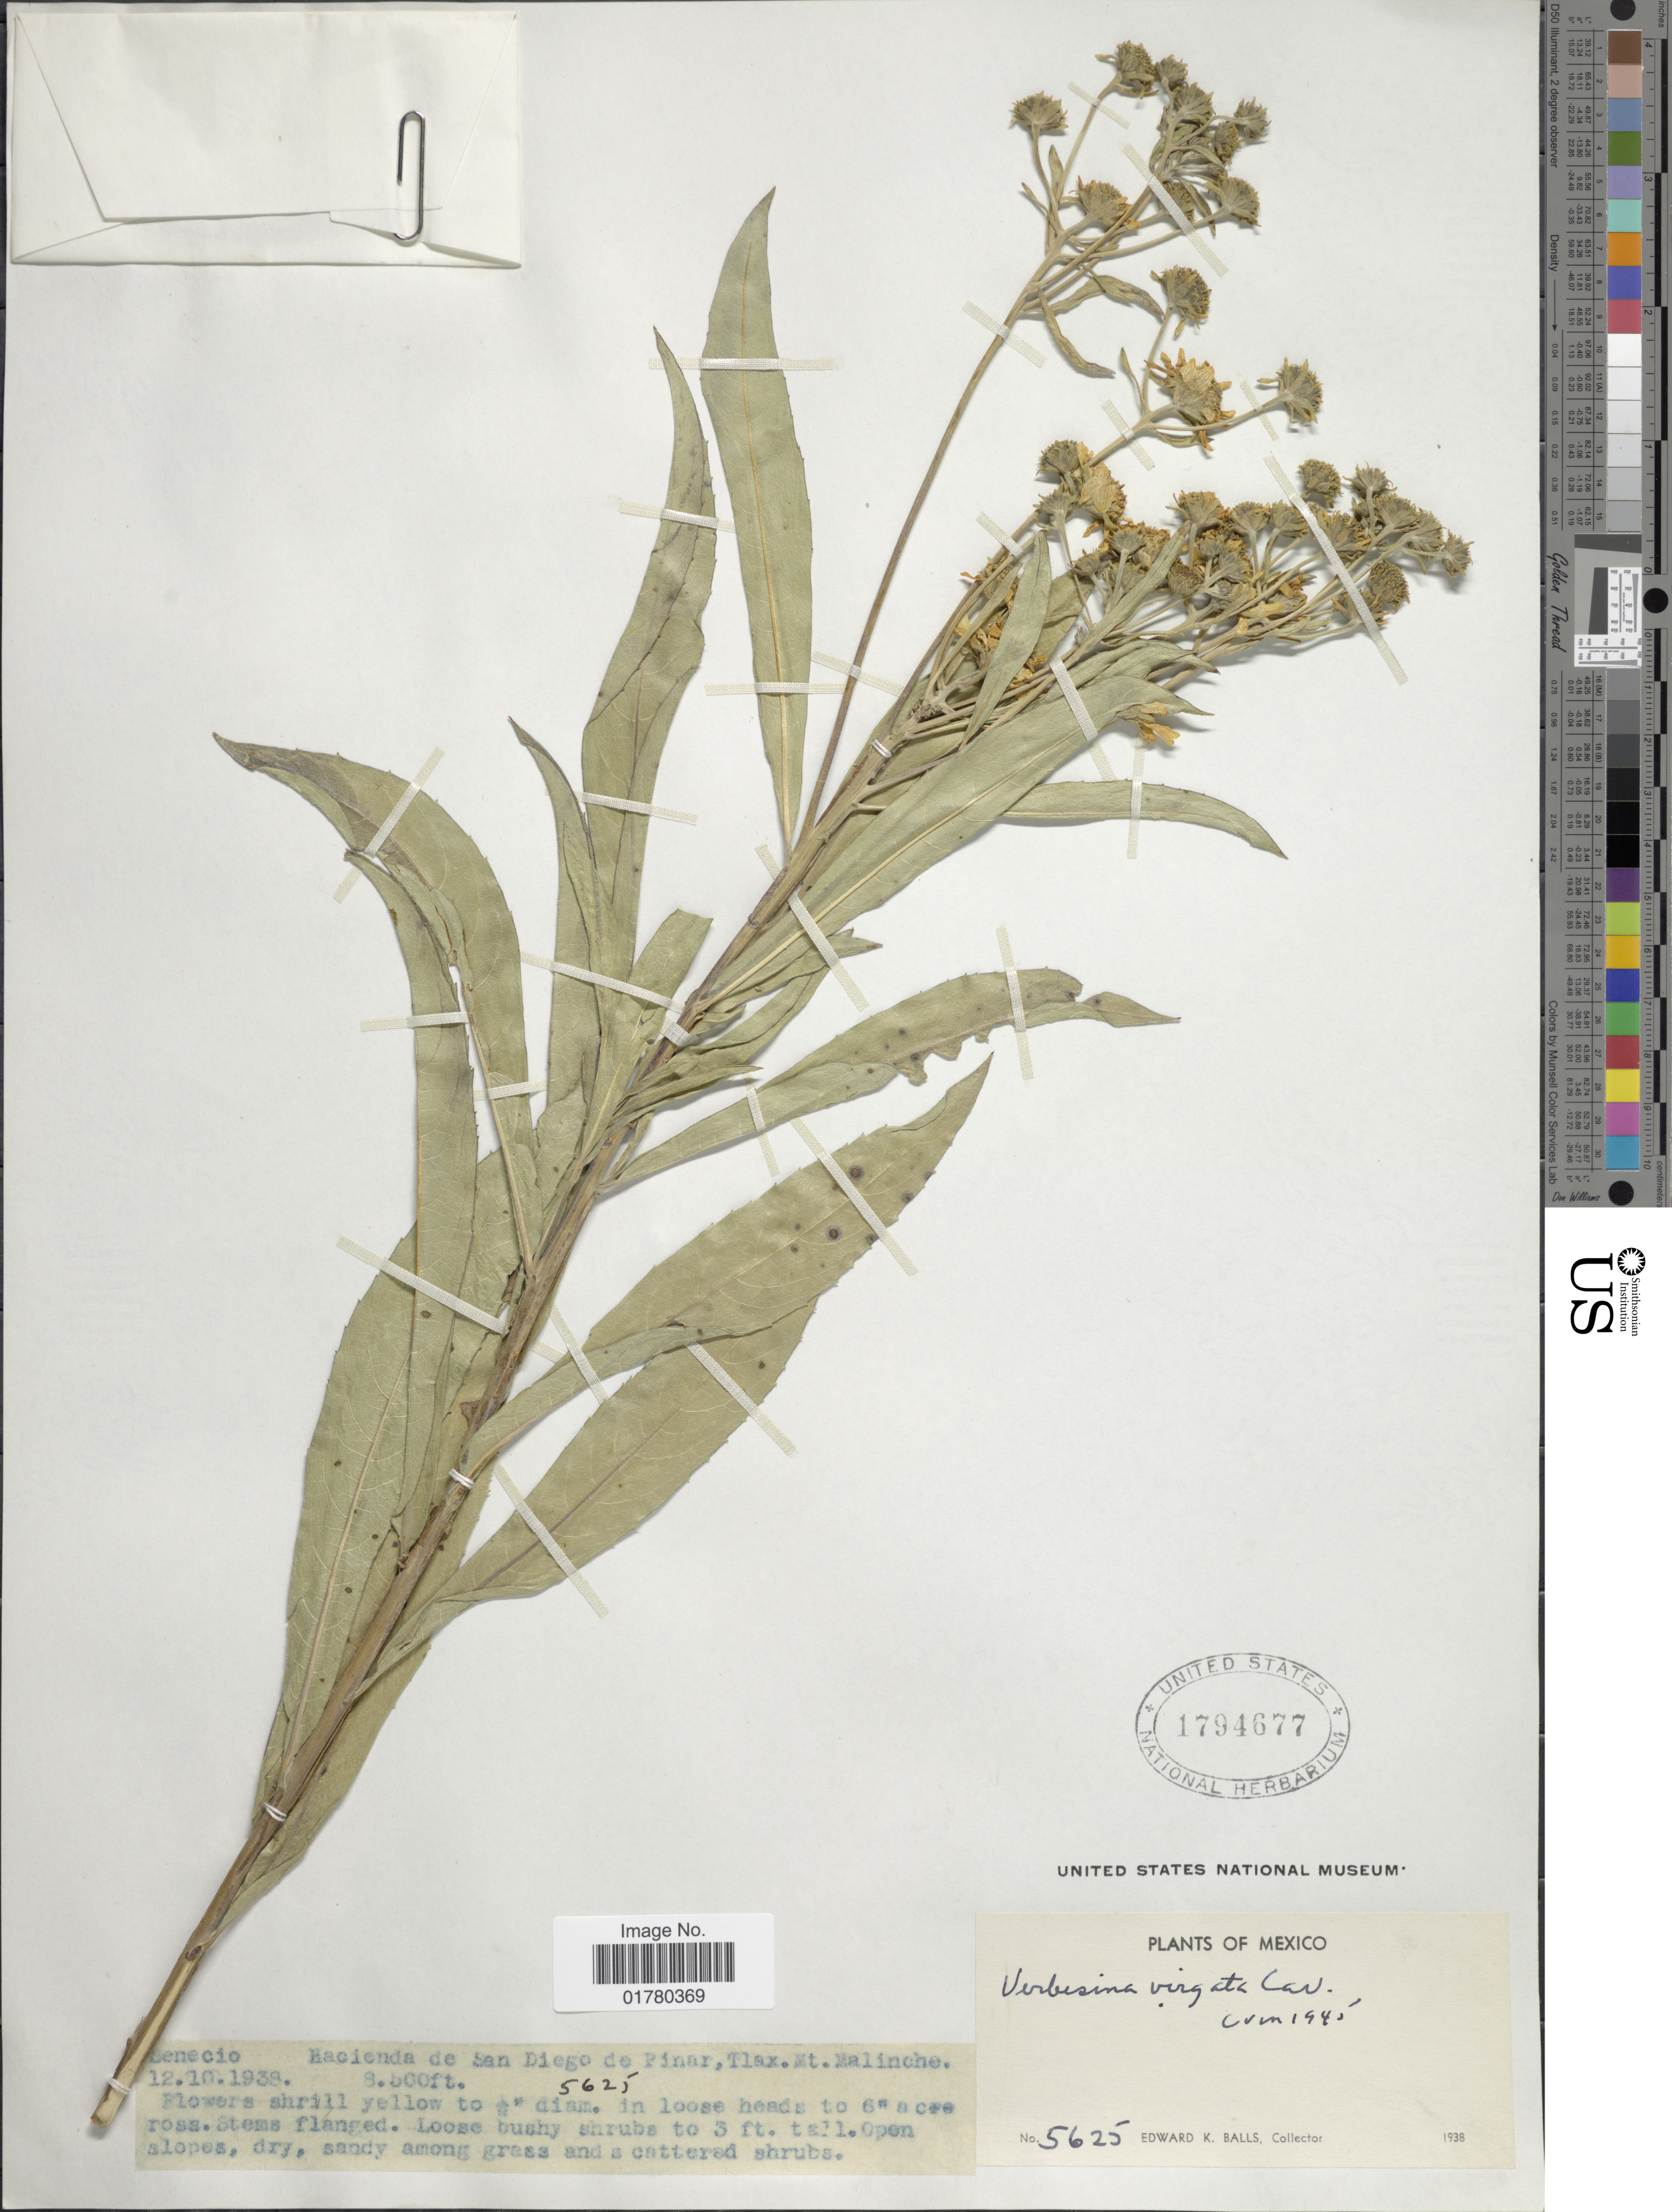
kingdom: Plantae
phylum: Tracheophyta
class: Magnoliopsida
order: Asterales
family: Asteraceae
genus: Verbesina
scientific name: Verbesina virgata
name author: Cav.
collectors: E. K. Balls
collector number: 5625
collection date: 1938-10-12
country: Mexico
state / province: Tlaxcala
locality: Hacienda de San Diego de Pinar, Mt. Malinche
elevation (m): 2591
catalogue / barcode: US 1794677